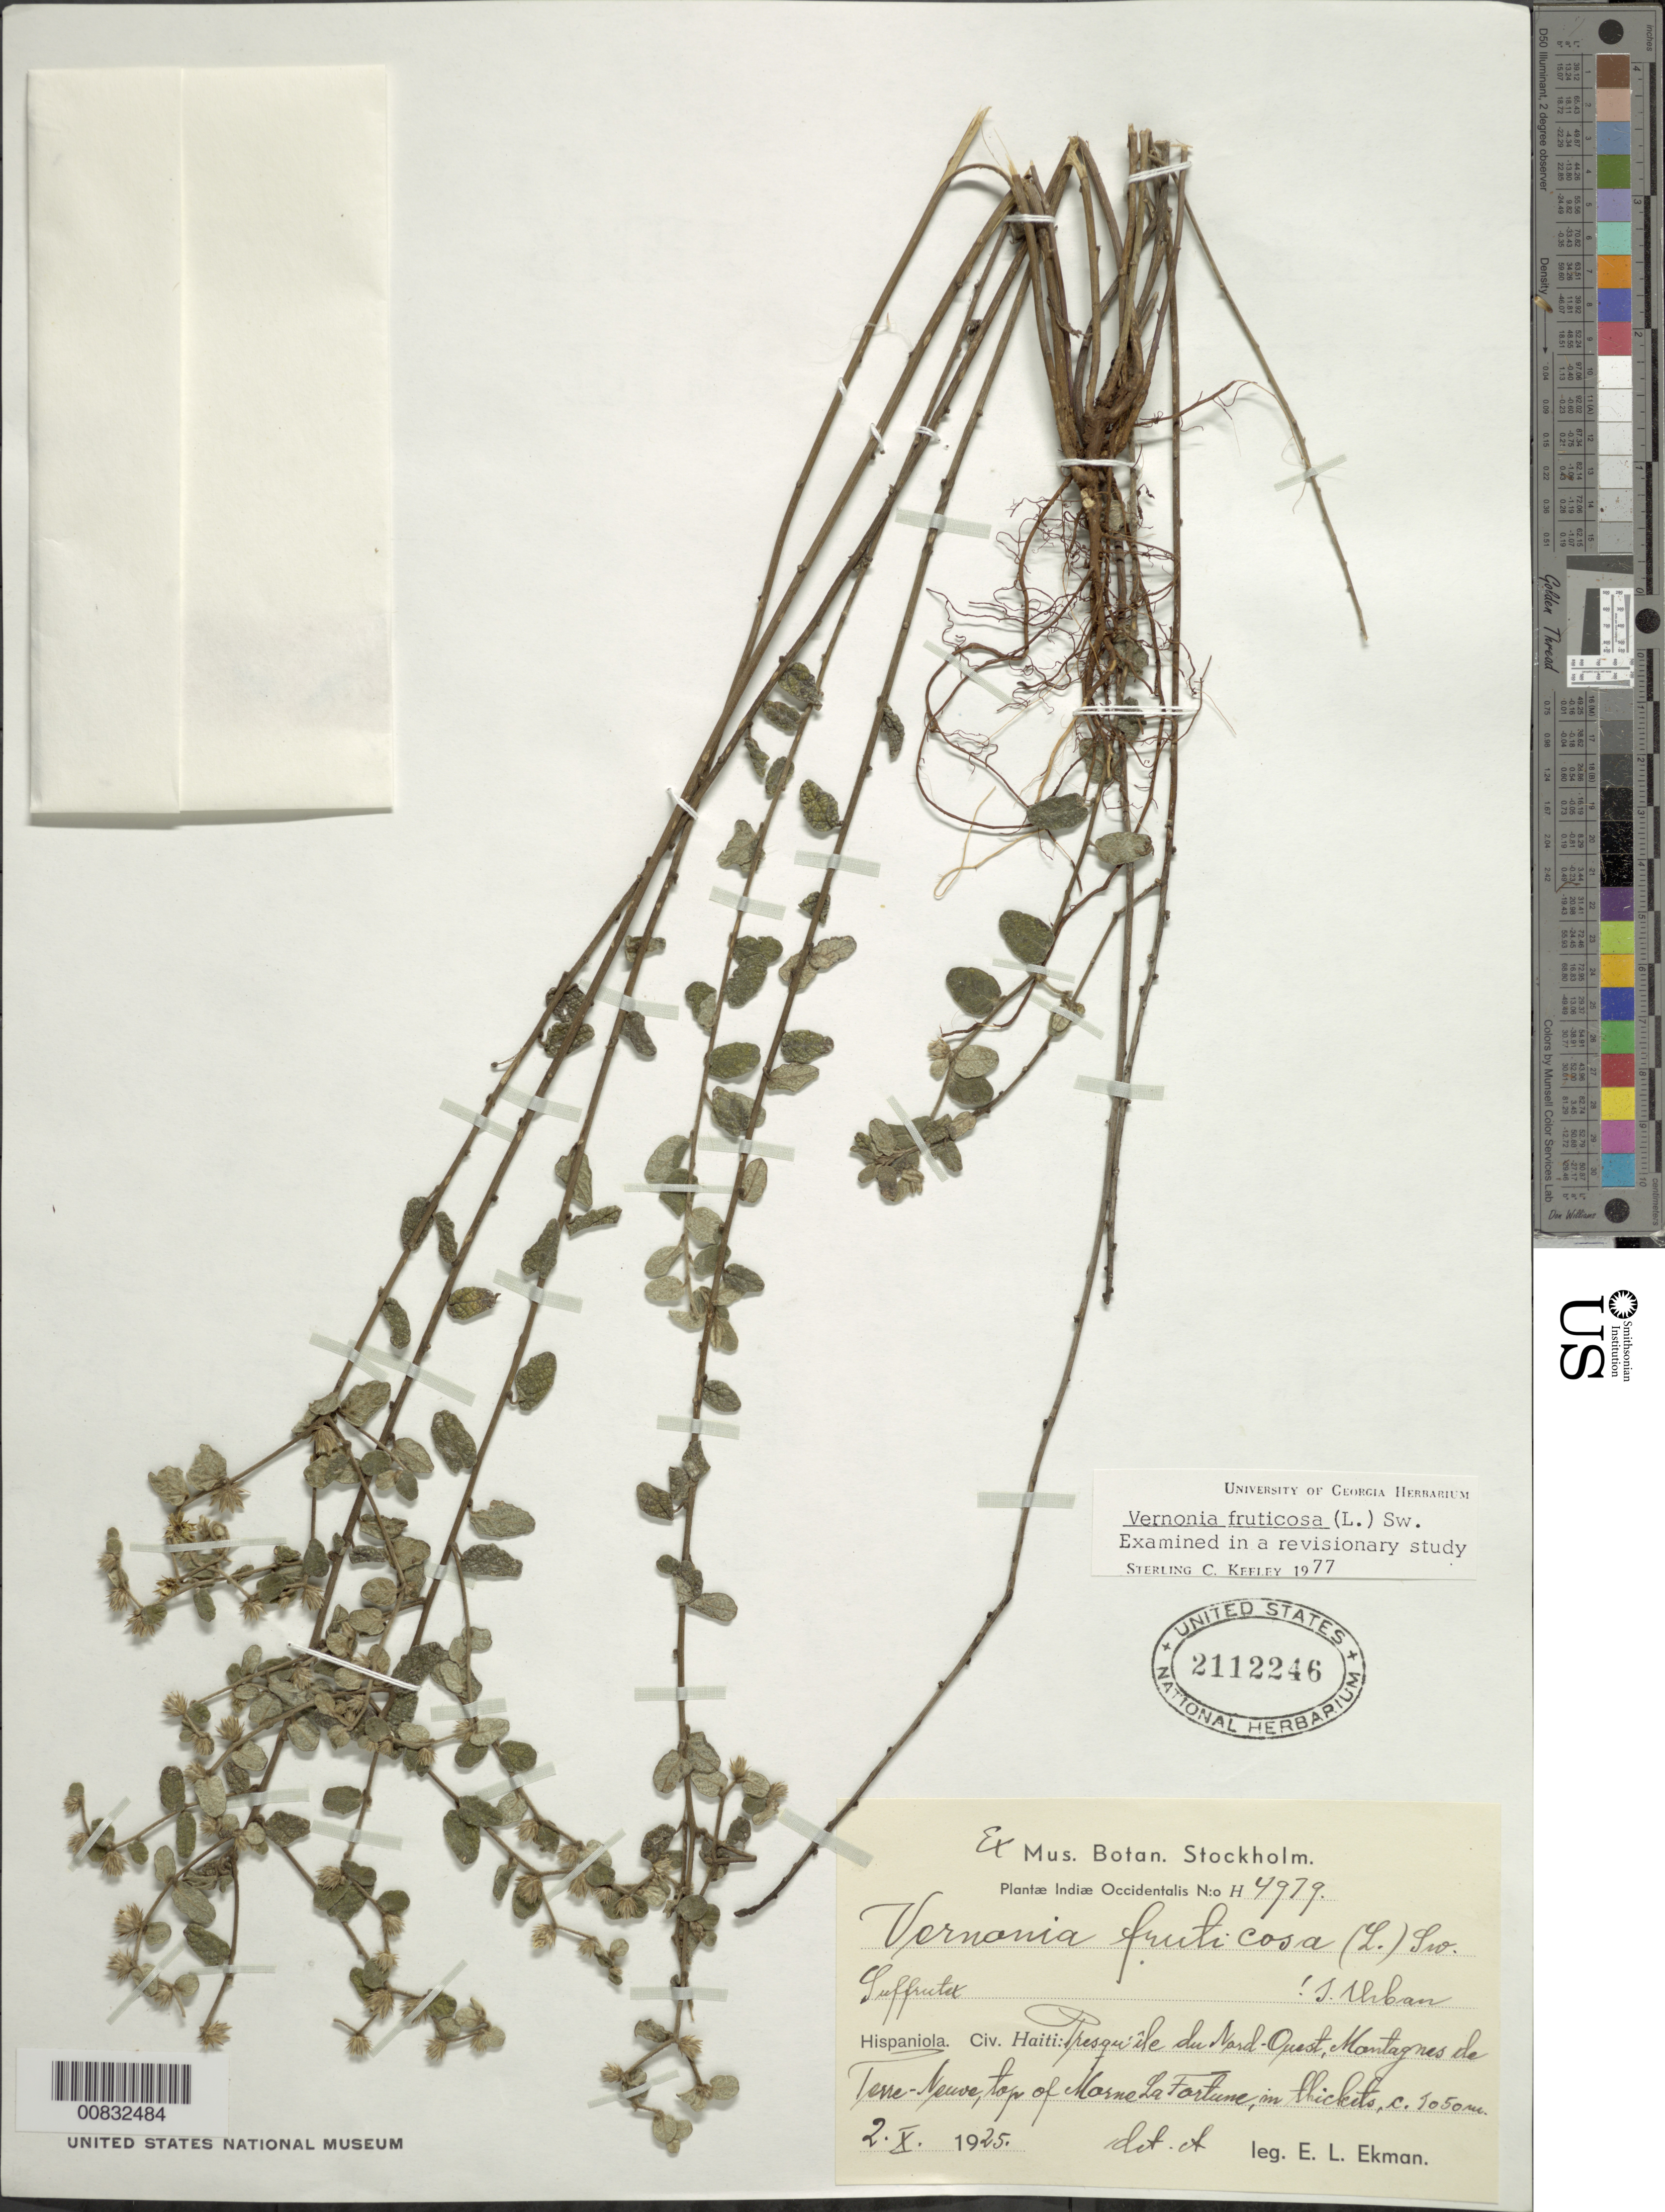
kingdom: Plantae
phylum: Tracheophyta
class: Magnoliopsida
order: Asterales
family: Asteraceae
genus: Lepidaploa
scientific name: Lepidaploa fruticosa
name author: (L.) H. Rob.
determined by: Keeley, S. C.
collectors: E. L. Ekman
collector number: H 4979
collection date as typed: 02 Oct 1925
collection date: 1925-10-02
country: Haiti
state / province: Nord-Ouest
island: Hispaniola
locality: Montagnes de Terre-Neuve, top of Morne La Fortune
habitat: In thickets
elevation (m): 1050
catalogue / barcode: US 2112246